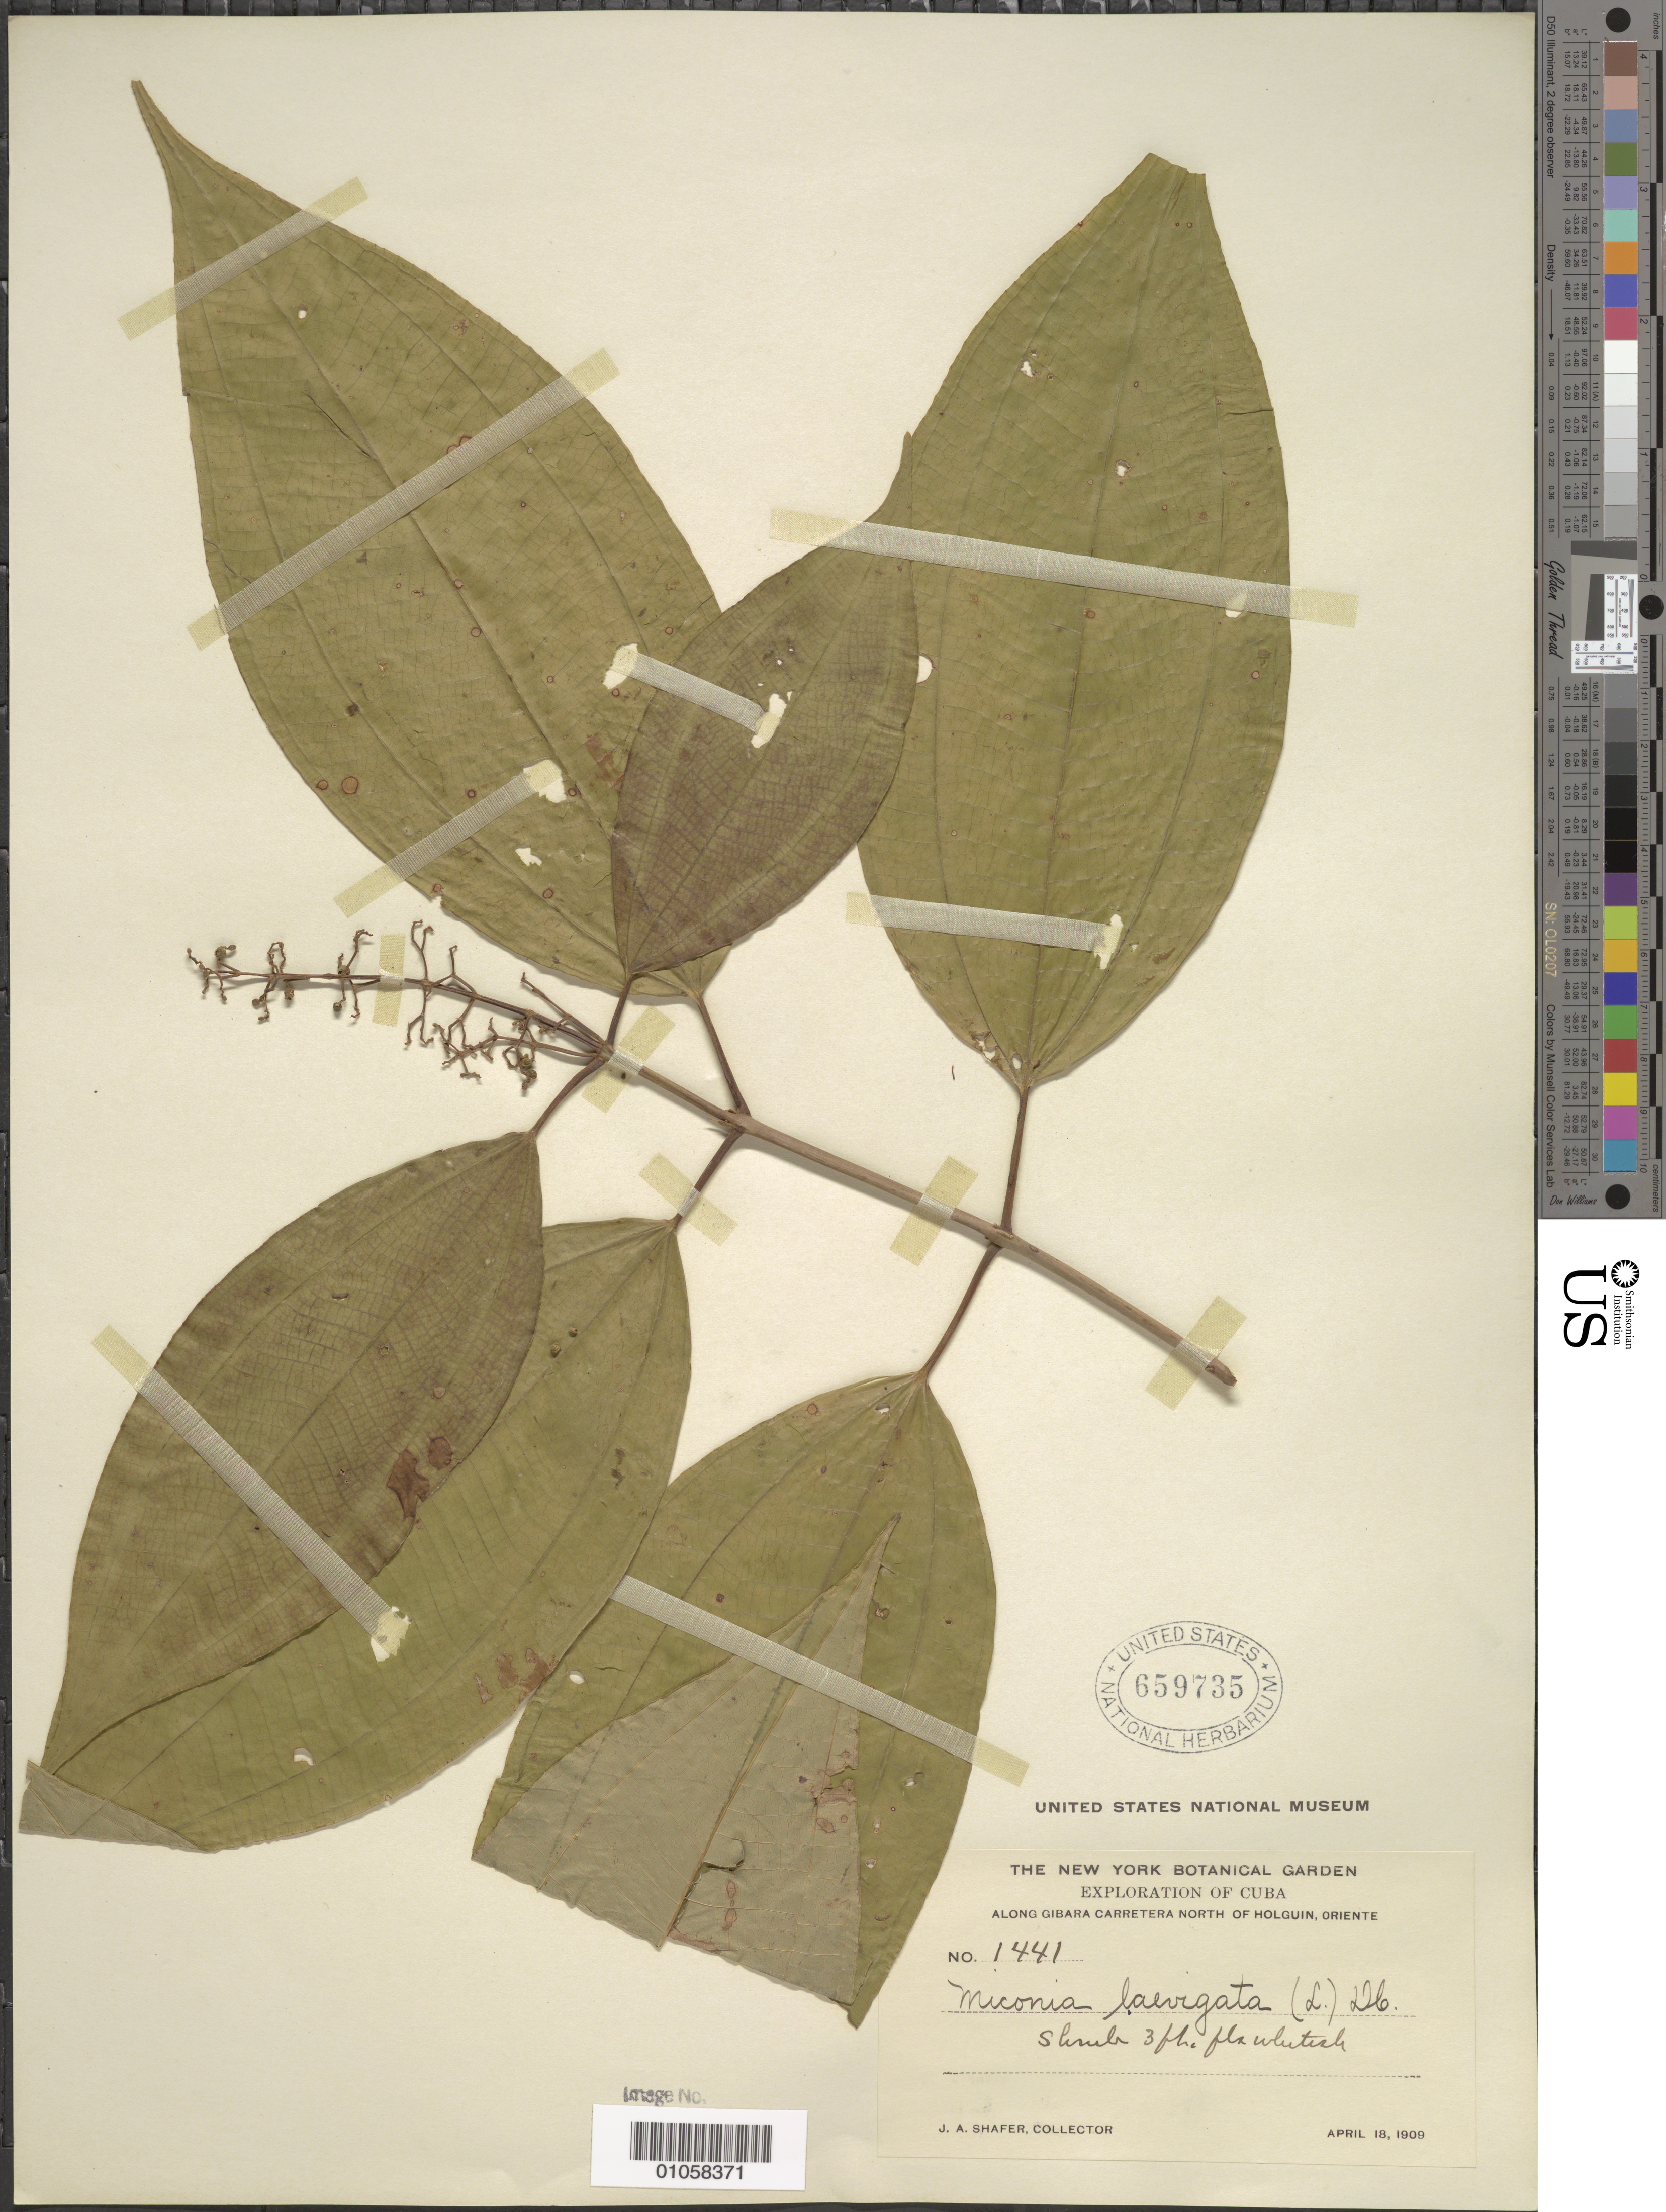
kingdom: Plantae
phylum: Tracheophyta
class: Magnoliopsida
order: Myrtales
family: Melastomataceae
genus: Miconia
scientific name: Miconia laevigata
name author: (L.) D. Don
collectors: J. A. Shafer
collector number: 1441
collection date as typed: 18 Apr 1909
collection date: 1909-04-18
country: Cuba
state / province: Holguín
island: Cuba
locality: Gibara Carretera north of Holguin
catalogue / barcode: US 659735